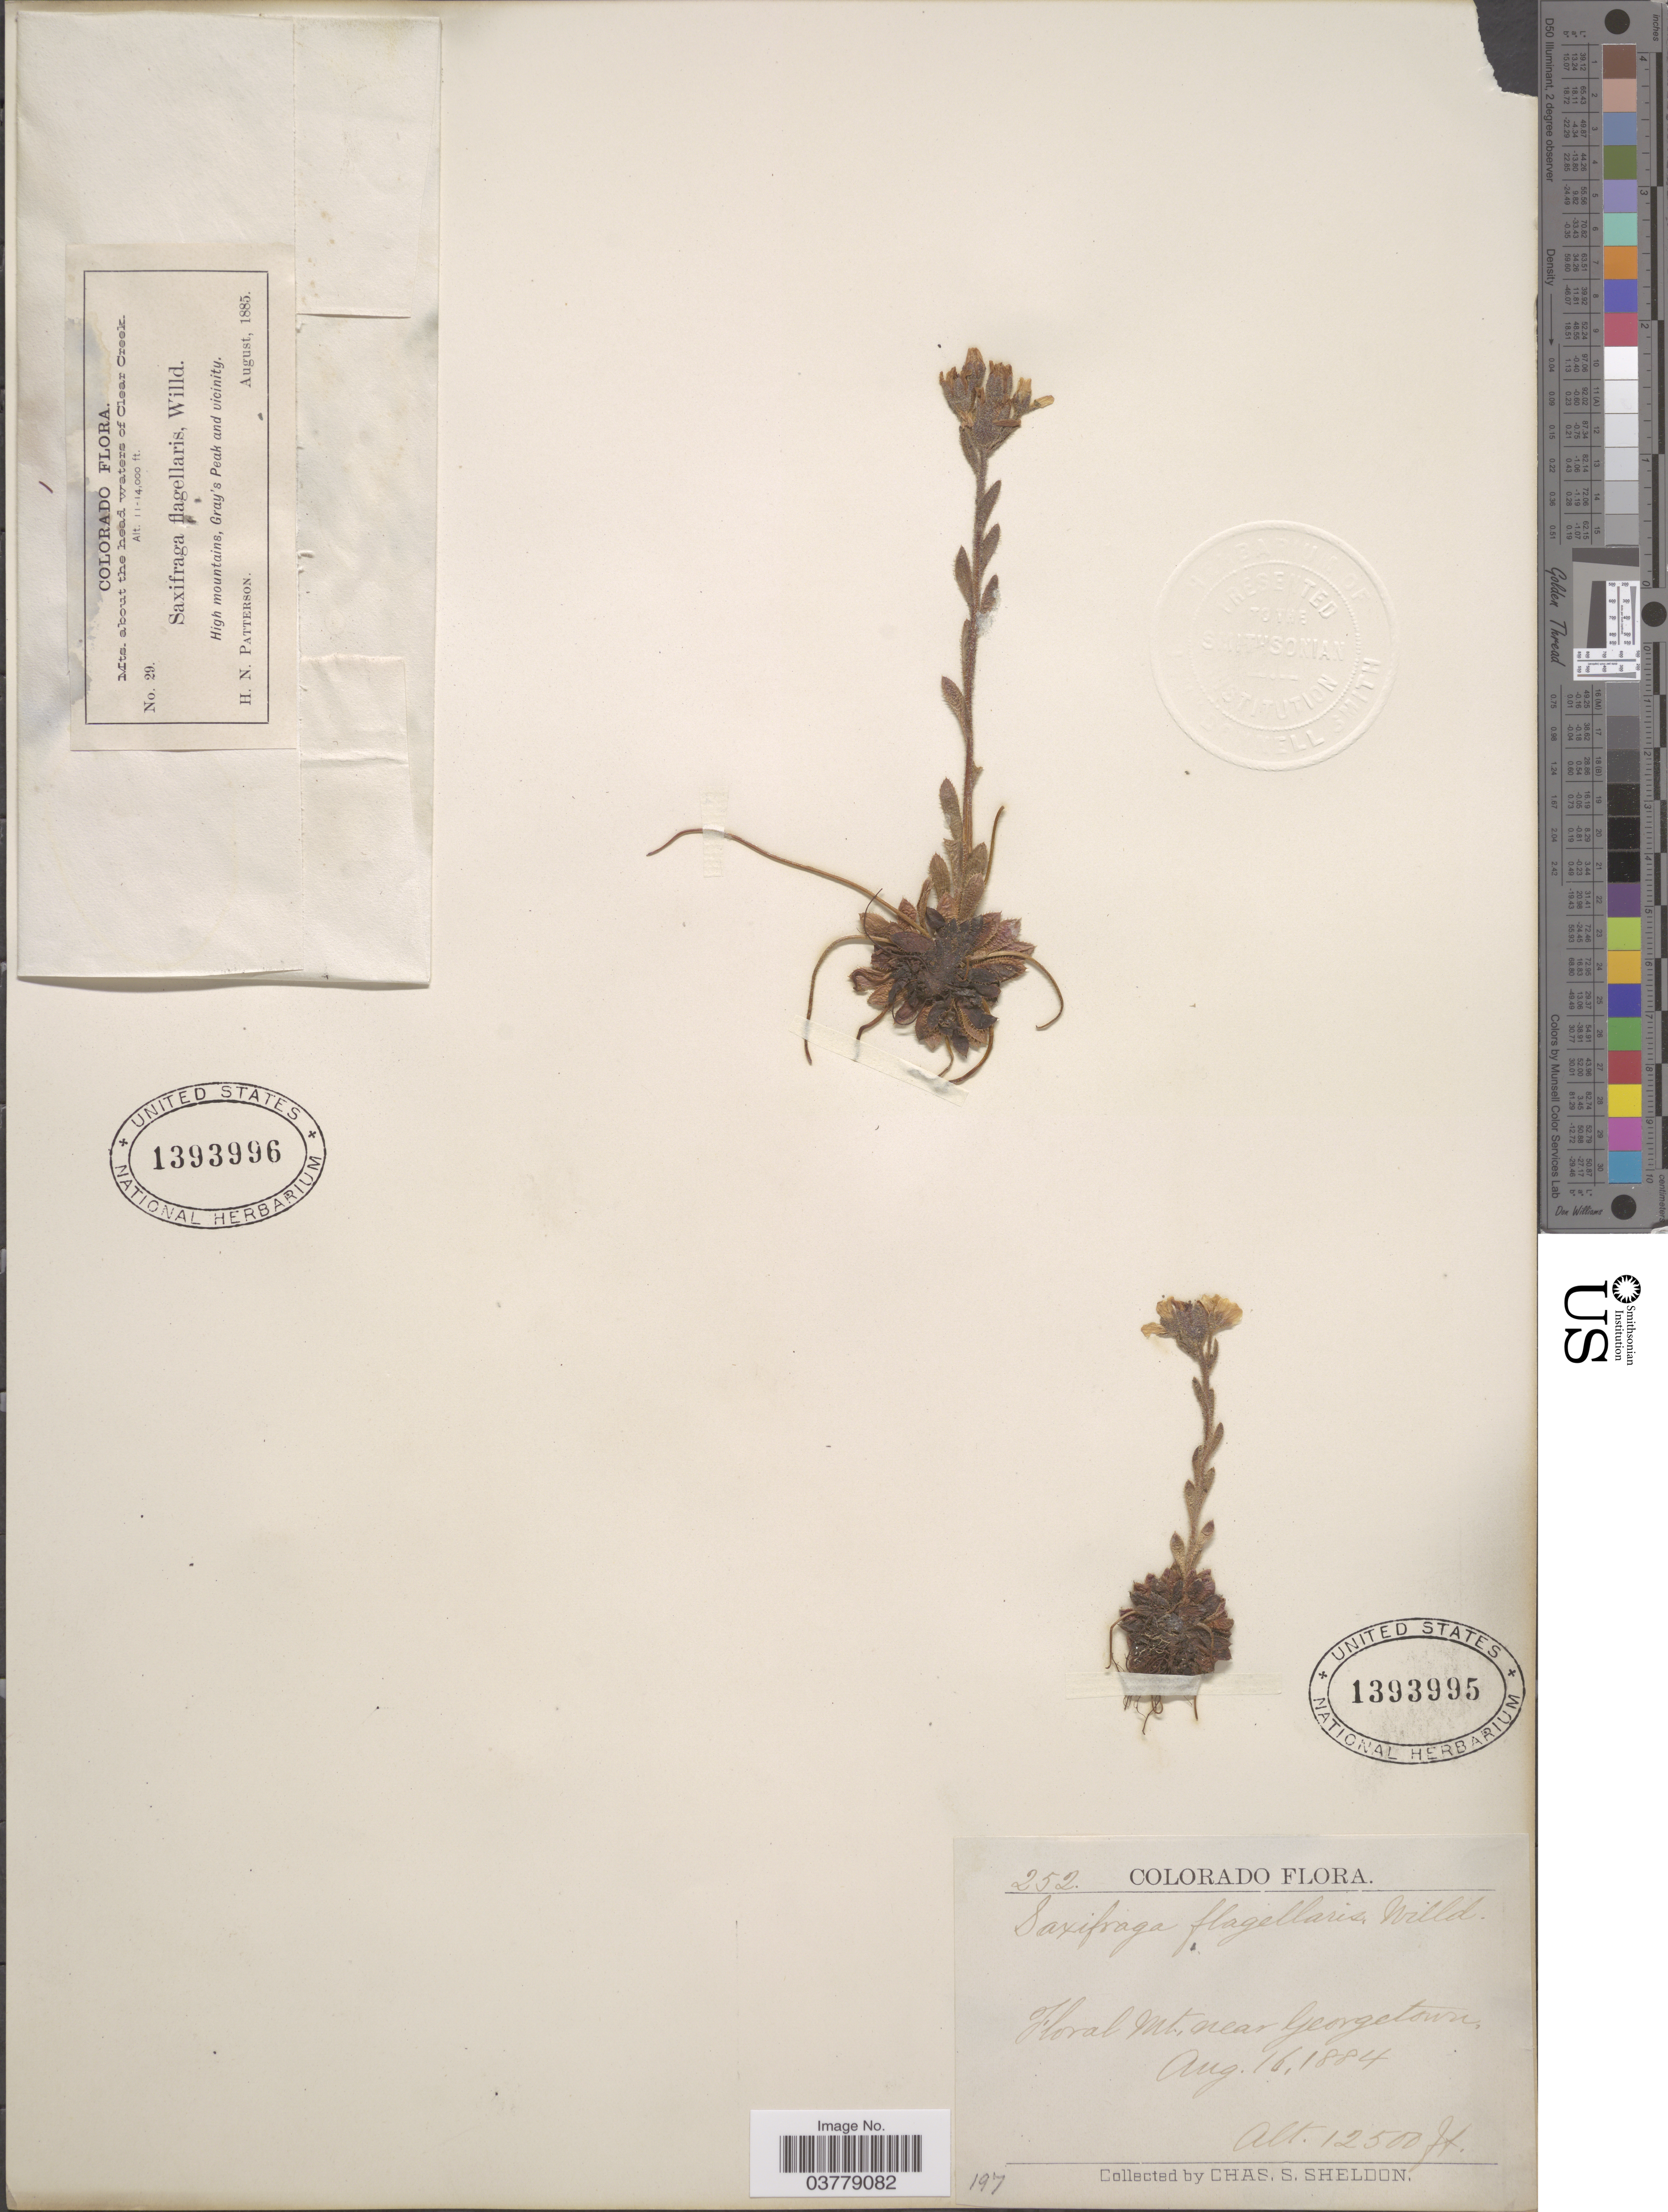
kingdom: Plantae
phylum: Tracheophyta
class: Magnoliopsida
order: Saxifragales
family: Saxifragaceae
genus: Saxifraga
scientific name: Saxifraga flagellaris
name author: Willd. ex Sternb.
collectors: C. S. Sheldon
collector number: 252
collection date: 1884-08-16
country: United States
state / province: Colorado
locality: Floral Mt., near Georgetown.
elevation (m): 3810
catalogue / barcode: US 1393995-2